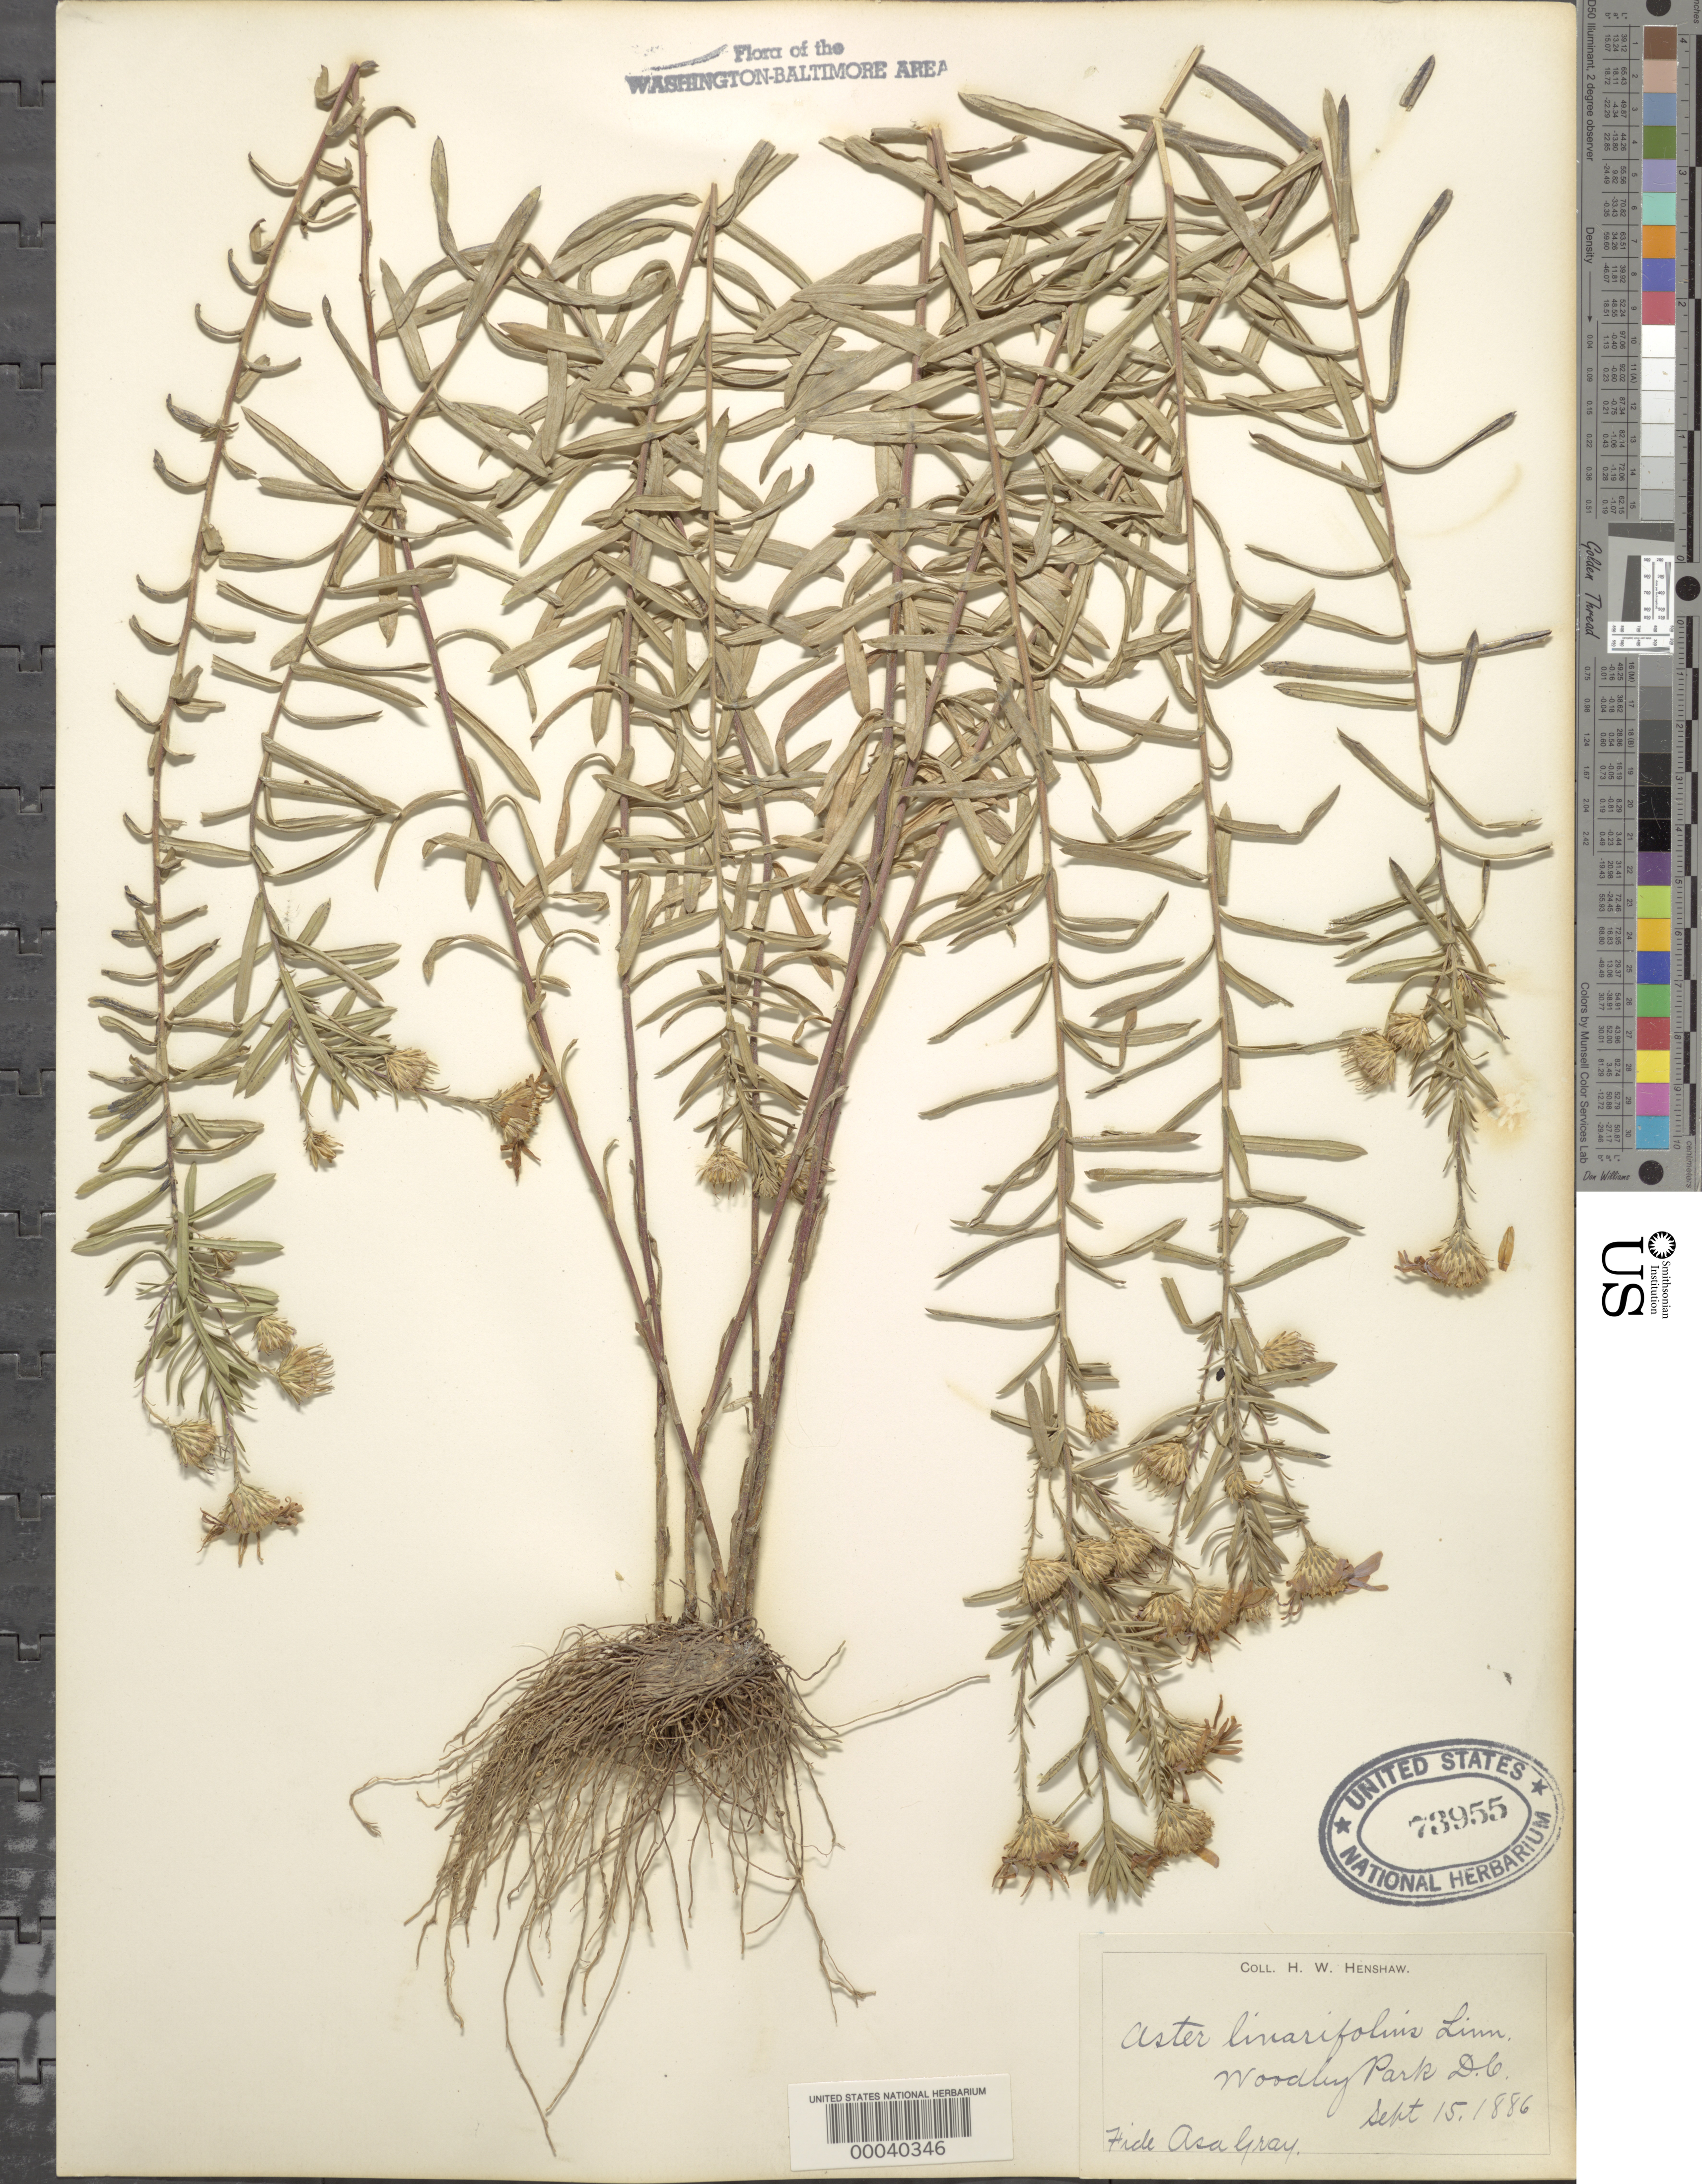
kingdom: Plantae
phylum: Tracheophyta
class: Magnoliopsida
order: Asterales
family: Asteraceae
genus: Ionactis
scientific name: Ionactis linariifolia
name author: (L.) Greene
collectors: H. Henshaw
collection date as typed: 15 Sep 1886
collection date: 1886-09-15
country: United States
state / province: District of Columbia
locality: Woodley Park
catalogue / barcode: US 73955